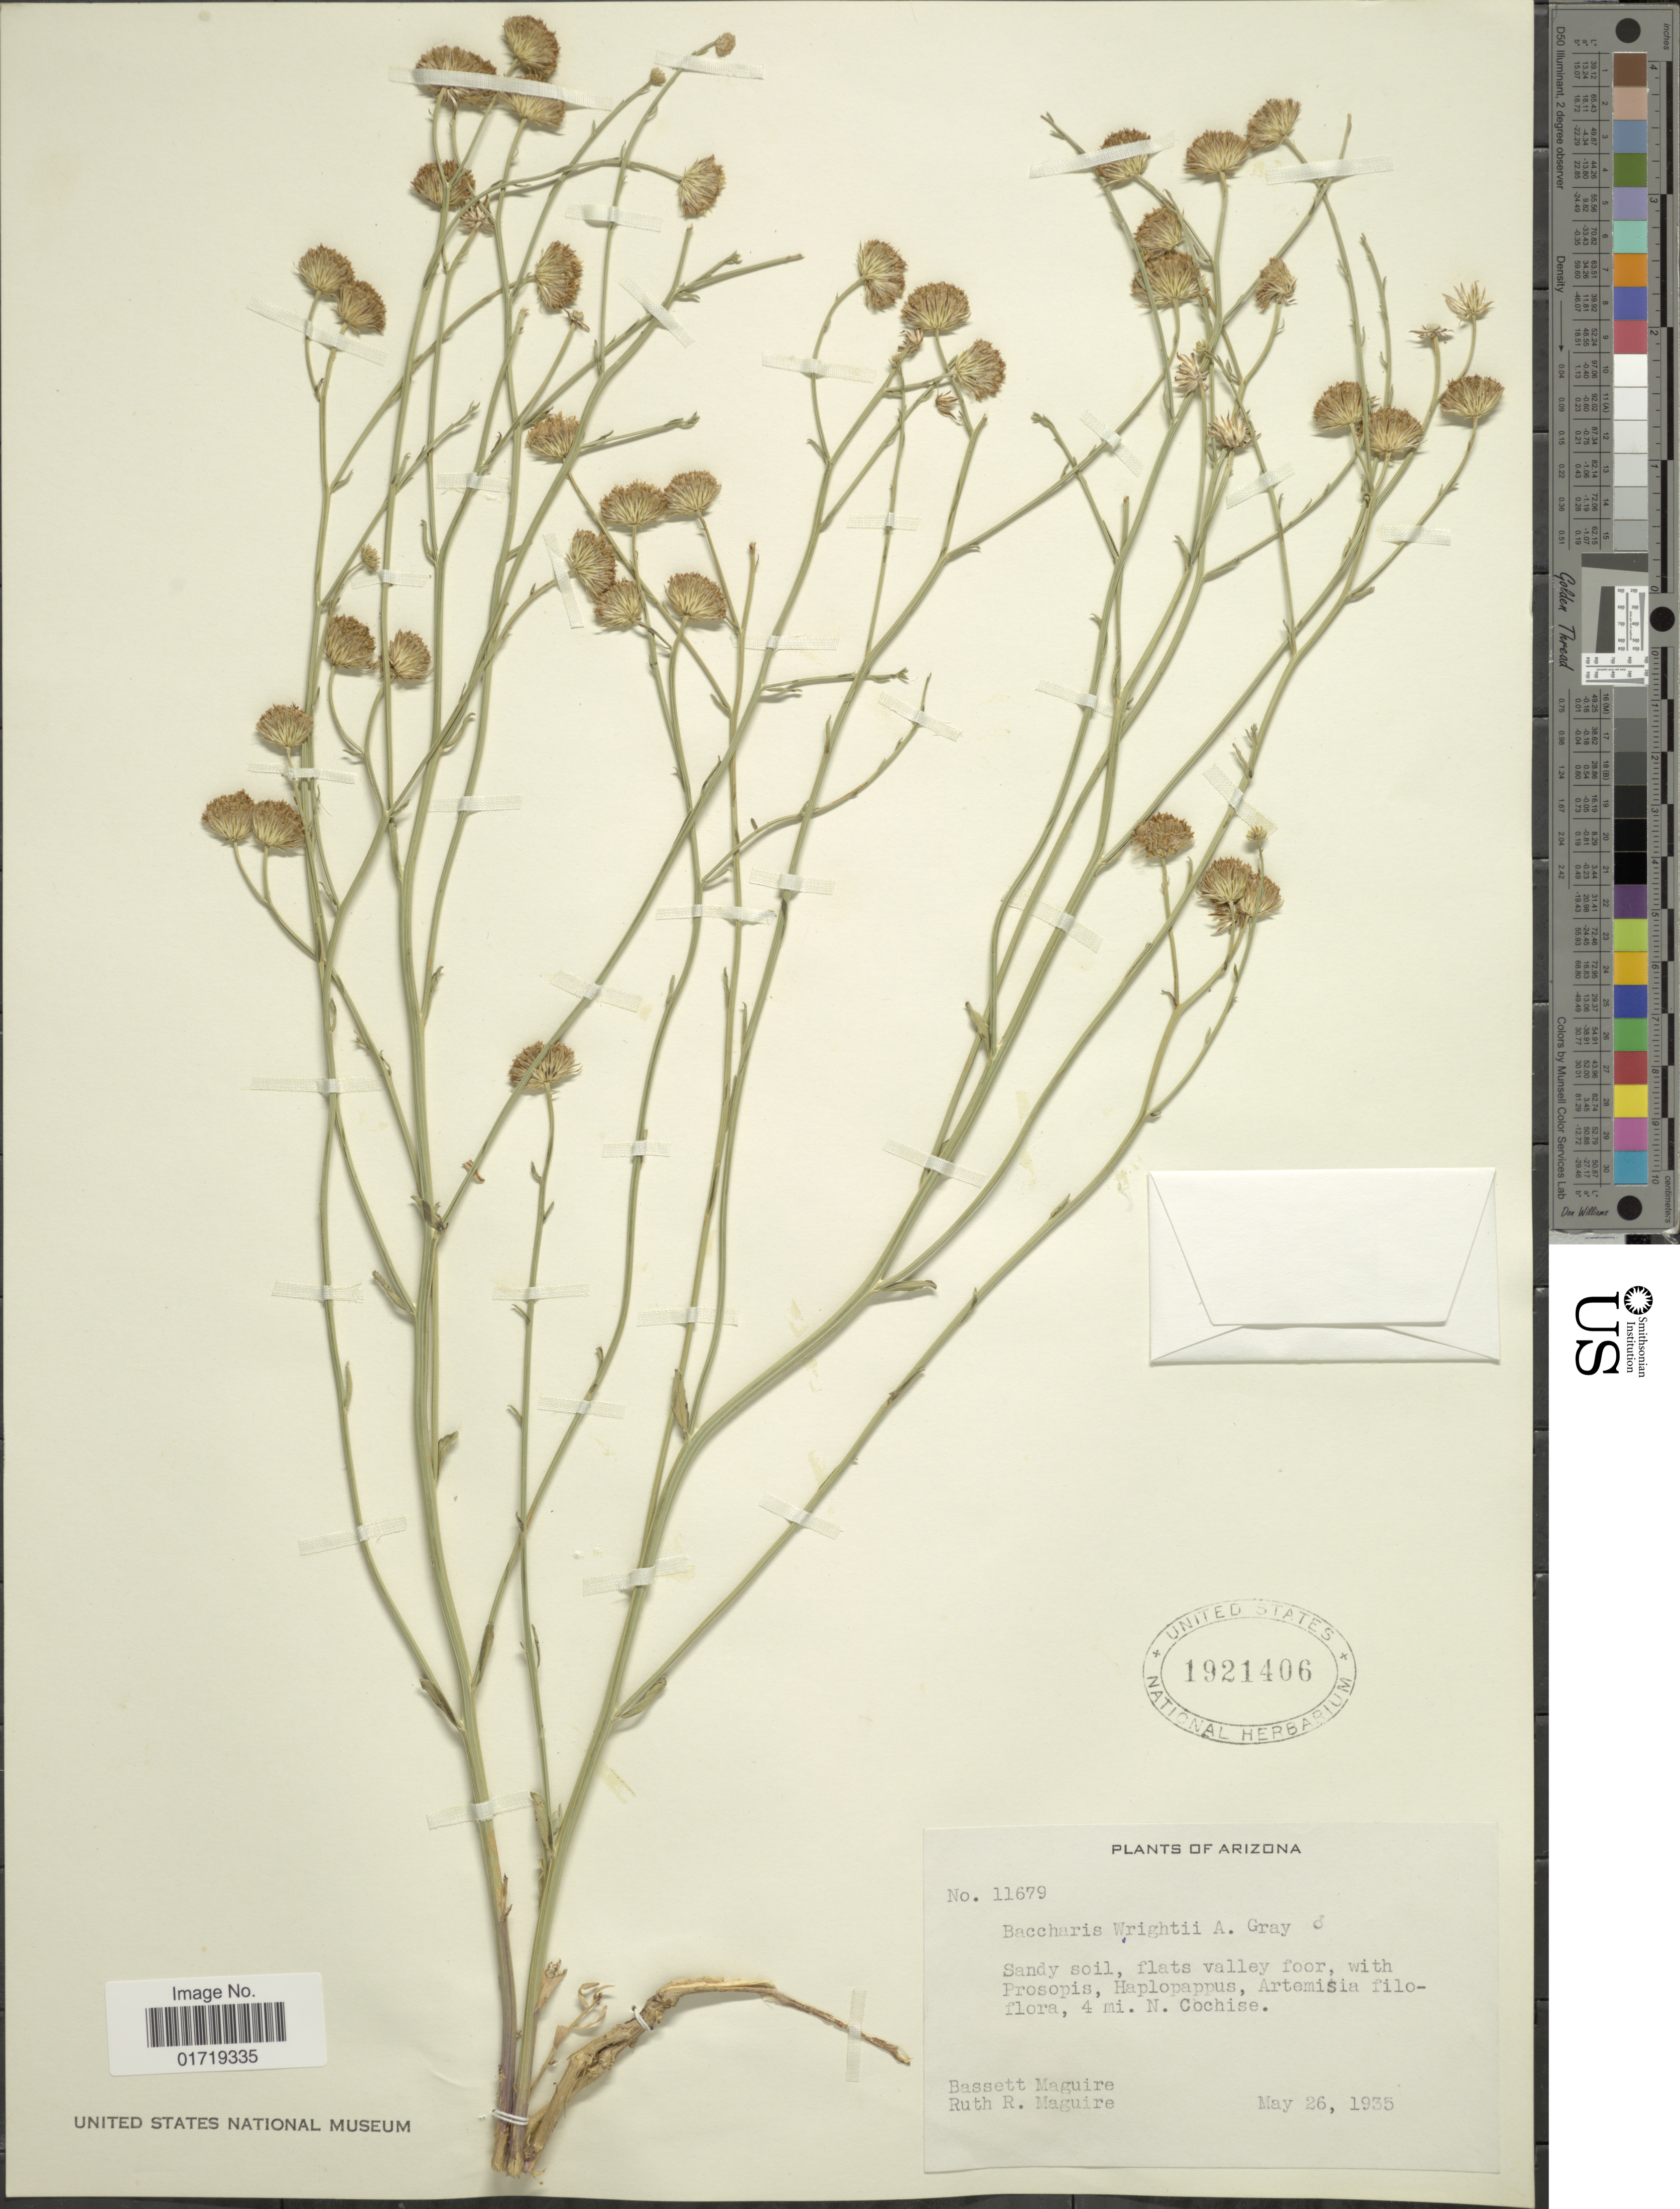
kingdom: Plantae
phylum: Tracheophyta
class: Magnoliopsida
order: Asterales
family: Asteraceae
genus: Baccharis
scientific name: Baccharis wrightii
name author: A. Gray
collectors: B. Maguire & R. R. Maguire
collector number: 11679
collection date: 1935-05-26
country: United States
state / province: Arizona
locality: Sandy soil, flats valley foor, 4 mi. N;. Cochise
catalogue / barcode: US 1921406